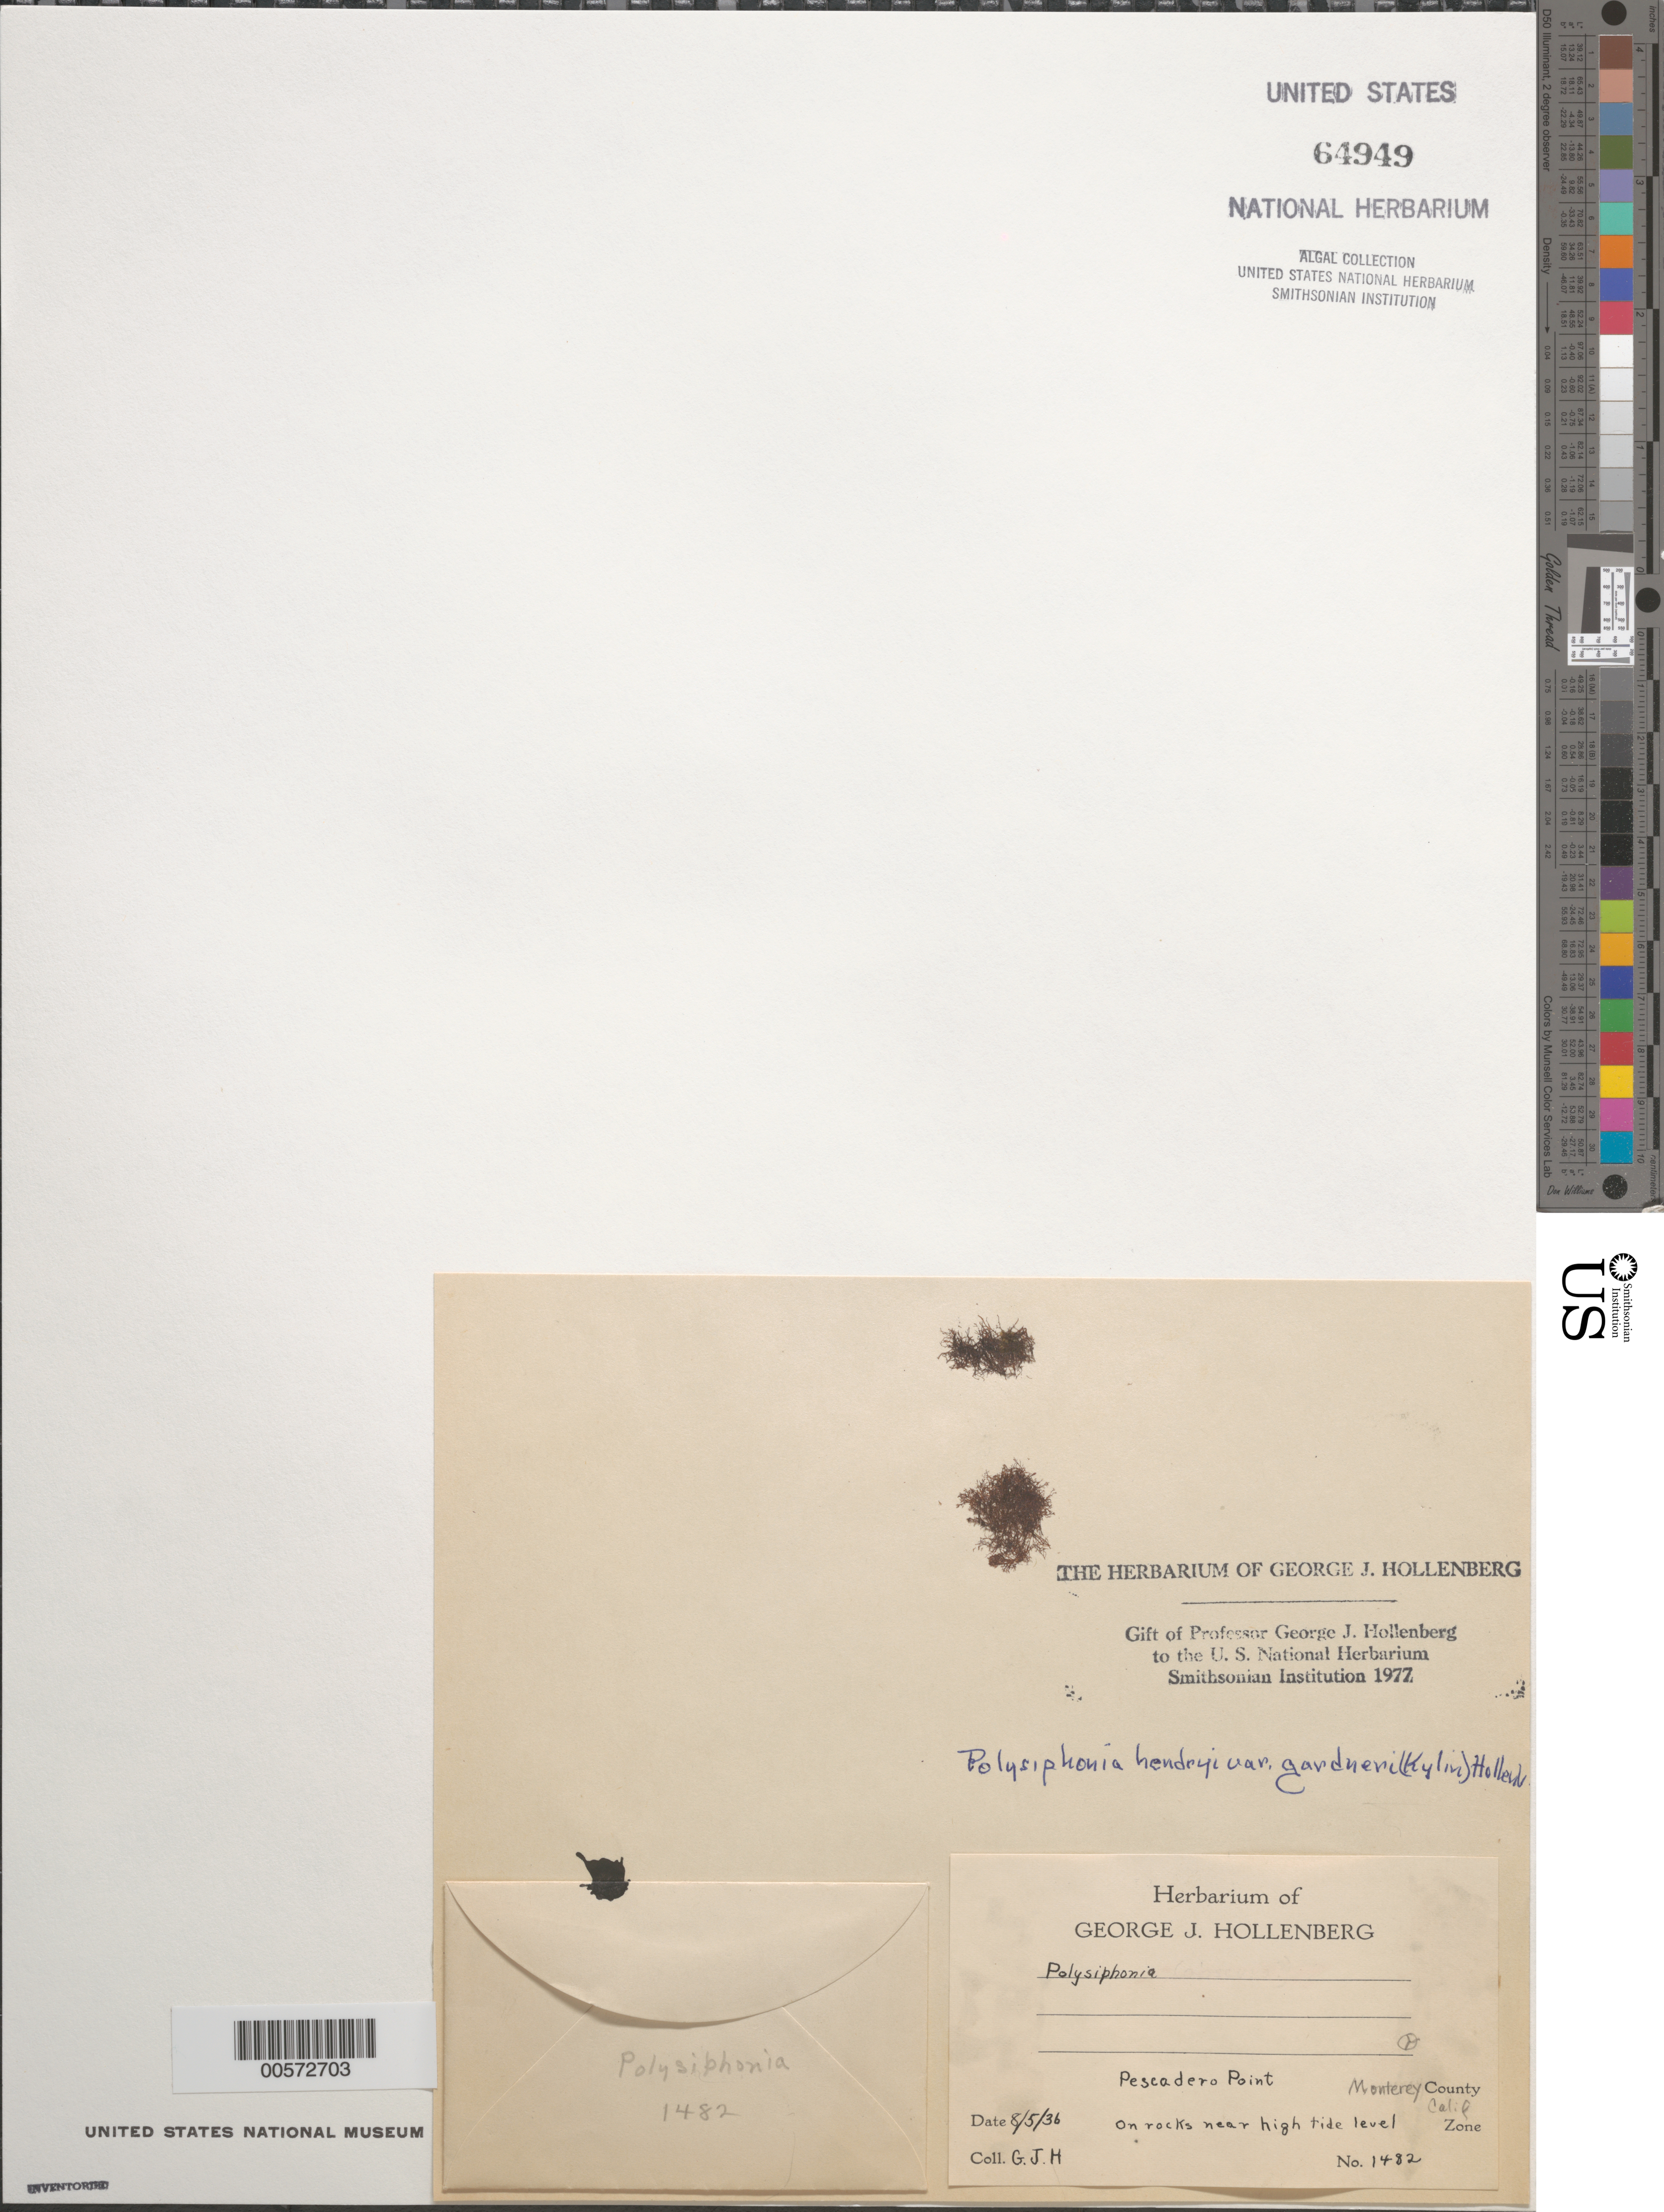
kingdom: Plantae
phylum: Rhodophyta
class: Florideophyceae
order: Ceramiales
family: Rhodomelaceae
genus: Vertebrata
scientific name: Vertebrata hendryi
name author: (N.L. Gardner) Savoie & G.W. Saunders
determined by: Algae name updating Project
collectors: G. Hollenberg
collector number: GJH 1482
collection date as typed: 05 Aug 1936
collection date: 1936-08-05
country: United States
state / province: California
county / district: Monterey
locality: Pescadero Point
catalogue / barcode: US 64949